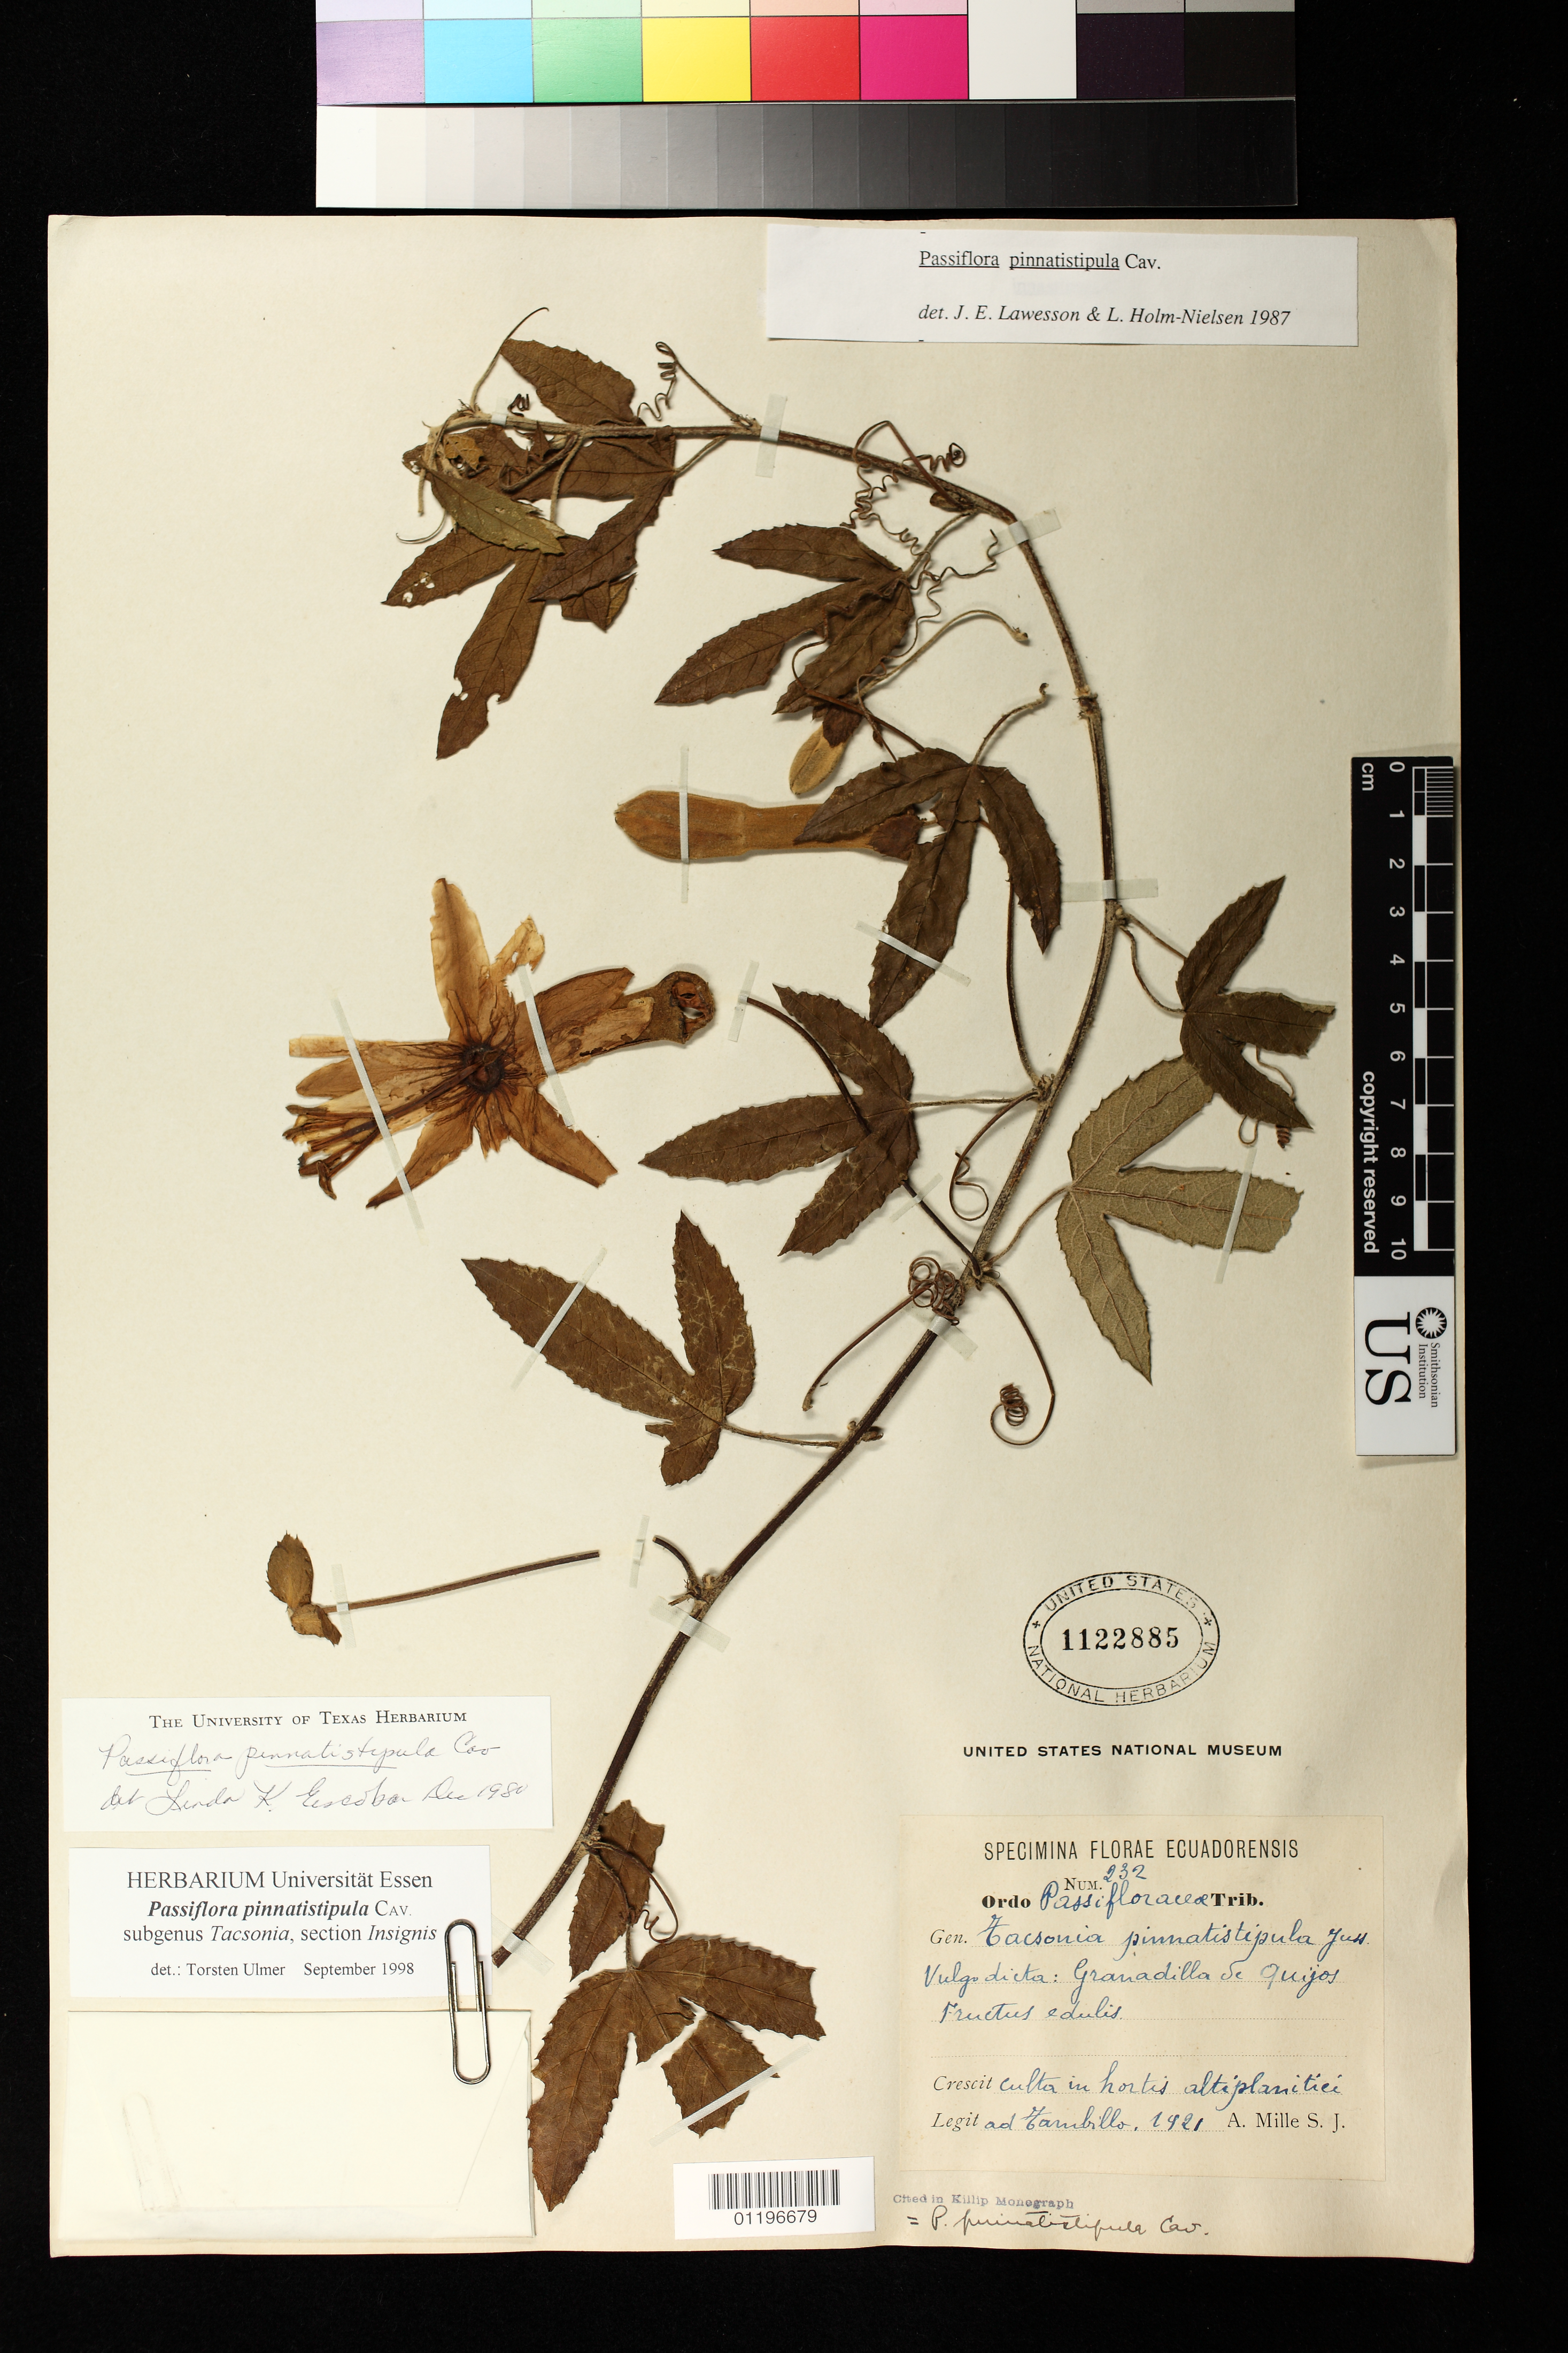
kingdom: Plantae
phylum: Tracheophyta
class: Magnoliopsida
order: Malpighiales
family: Passifloraceae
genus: Passiflora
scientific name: Passiflora fimbriatistipula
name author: Harms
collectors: A. Mille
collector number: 232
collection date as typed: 1921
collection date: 1921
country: Ecuador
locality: "Culta in hortis altiplanitici"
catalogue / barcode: US 1122885